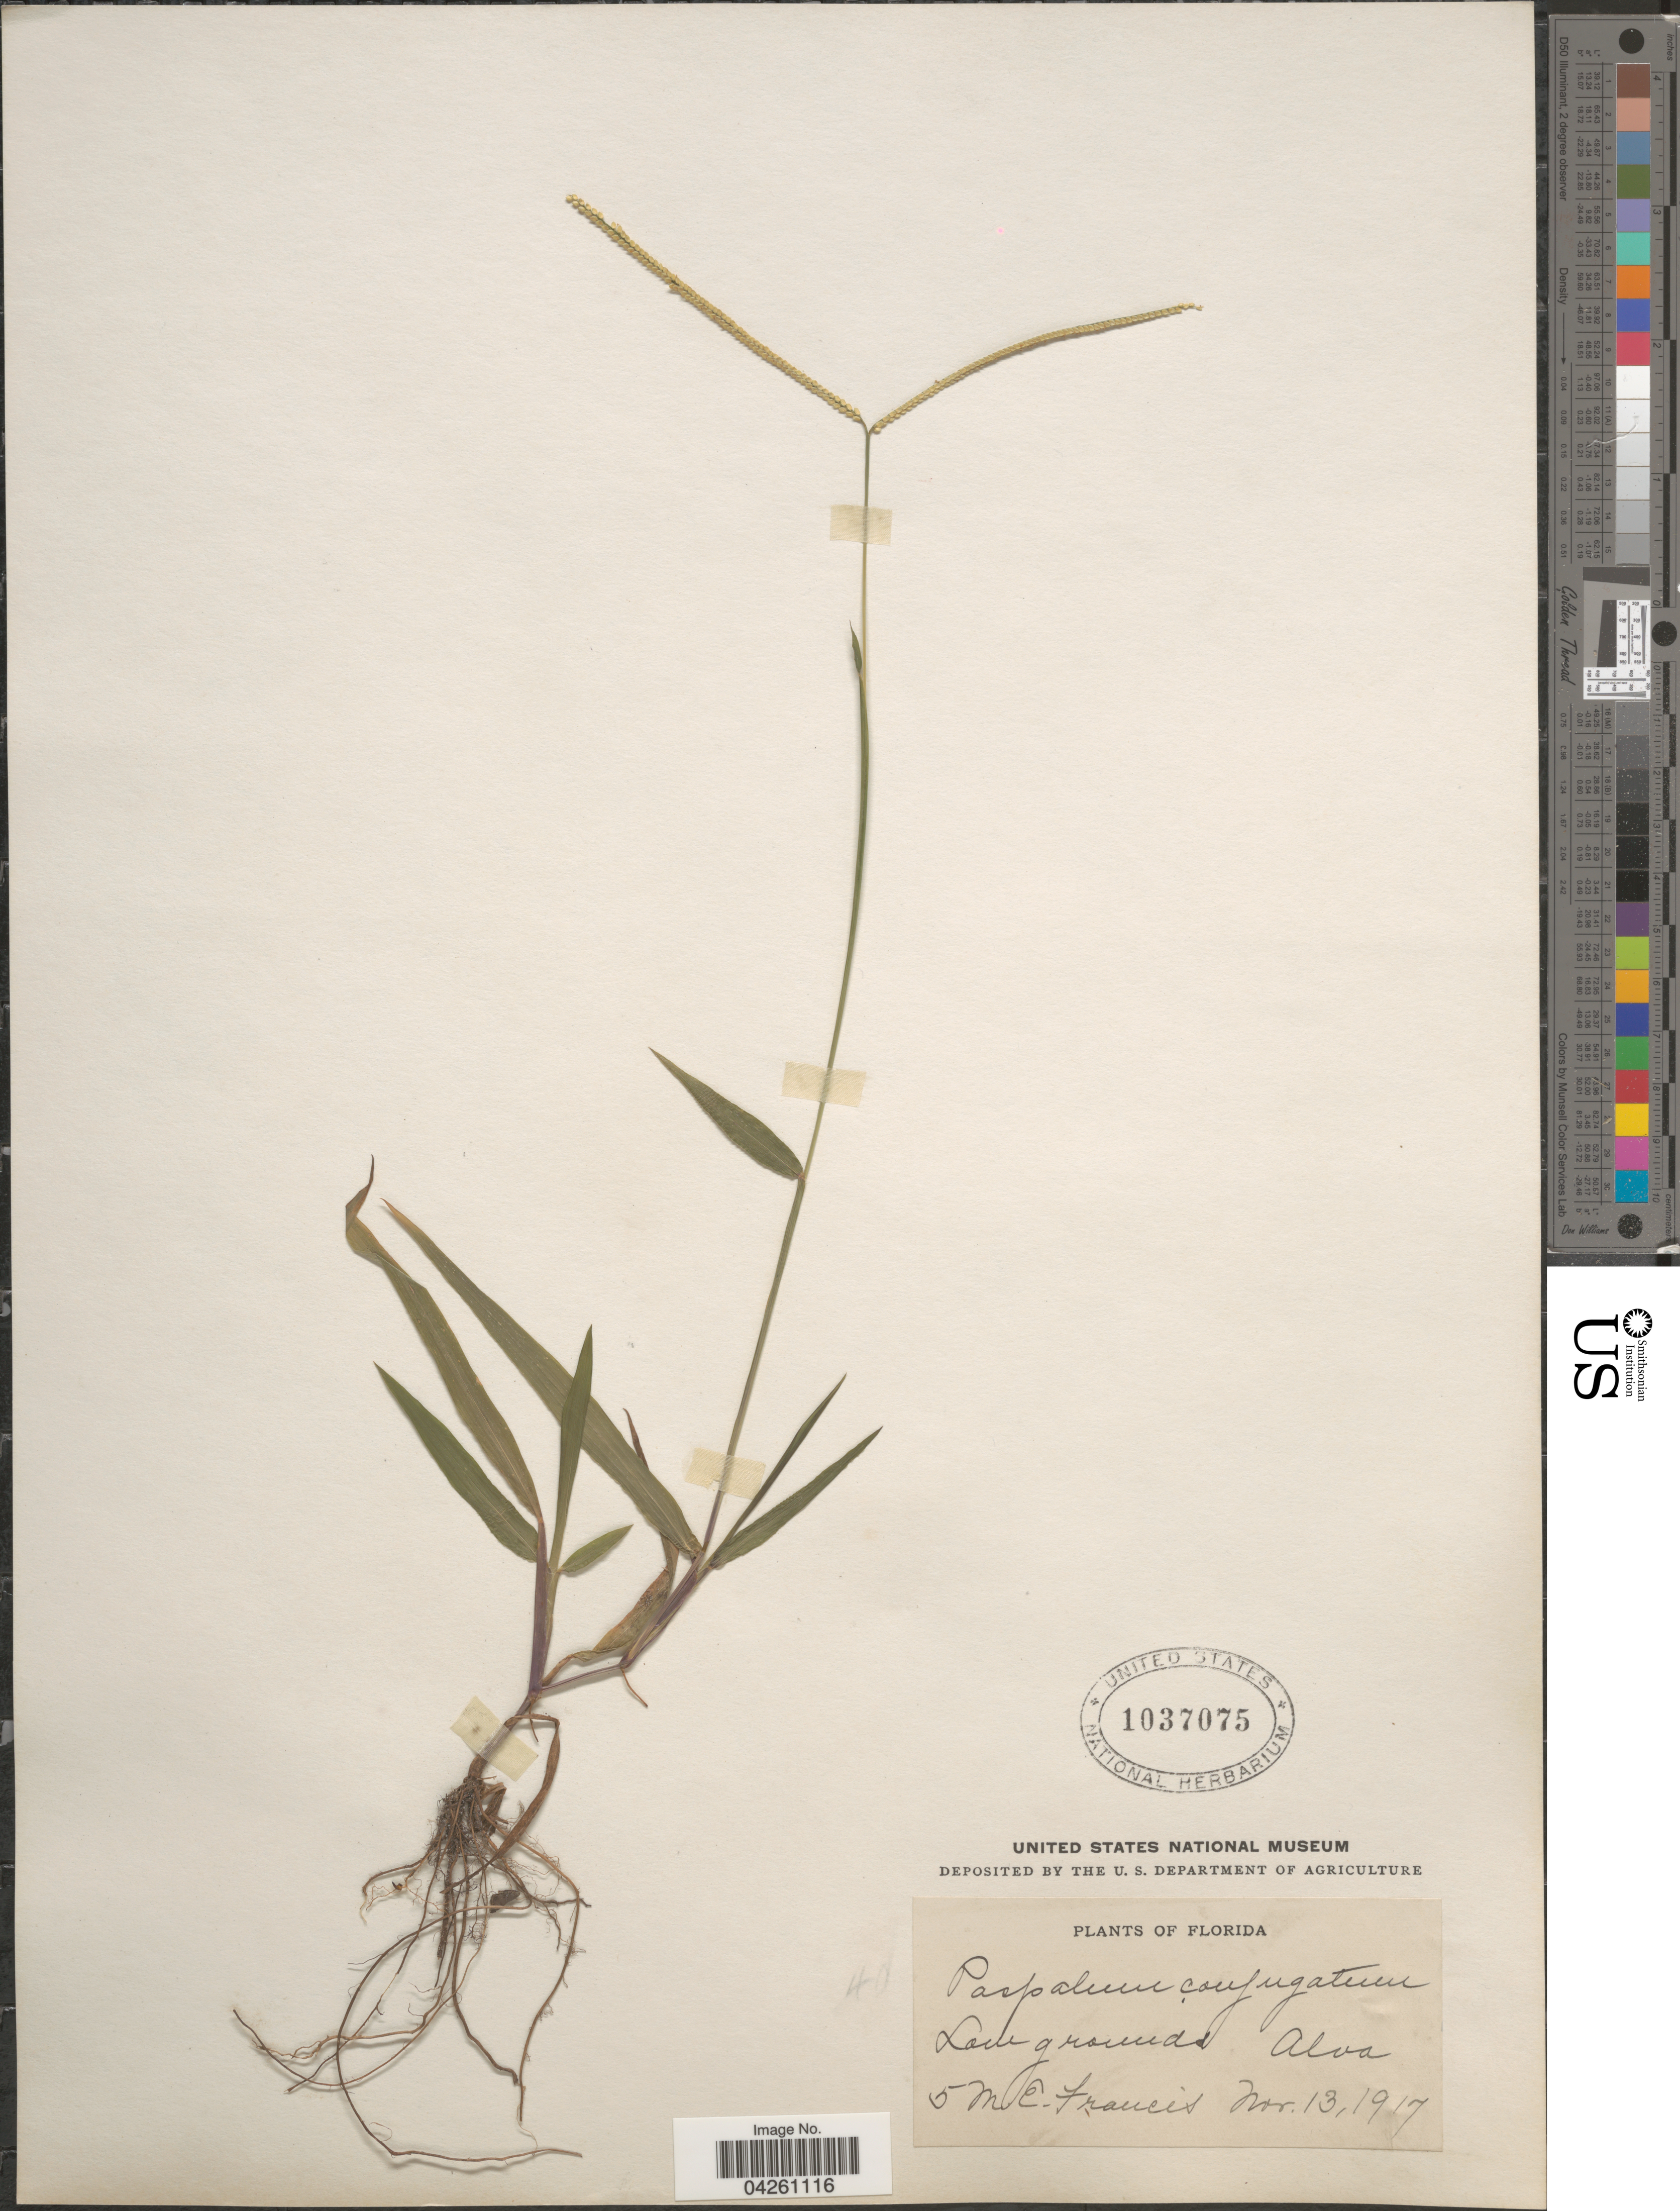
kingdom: Plantae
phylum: Tracheophyta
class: Liliopsida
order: Poales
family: Poaceae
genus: Paspalum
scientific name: Paspalum conjugatum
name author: P.J. Bergius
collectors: M. E. Francis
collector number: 5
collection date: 1917-11-13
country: United States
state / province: Florida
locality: Lowgrounds. Alva.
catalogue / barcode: US 1037075